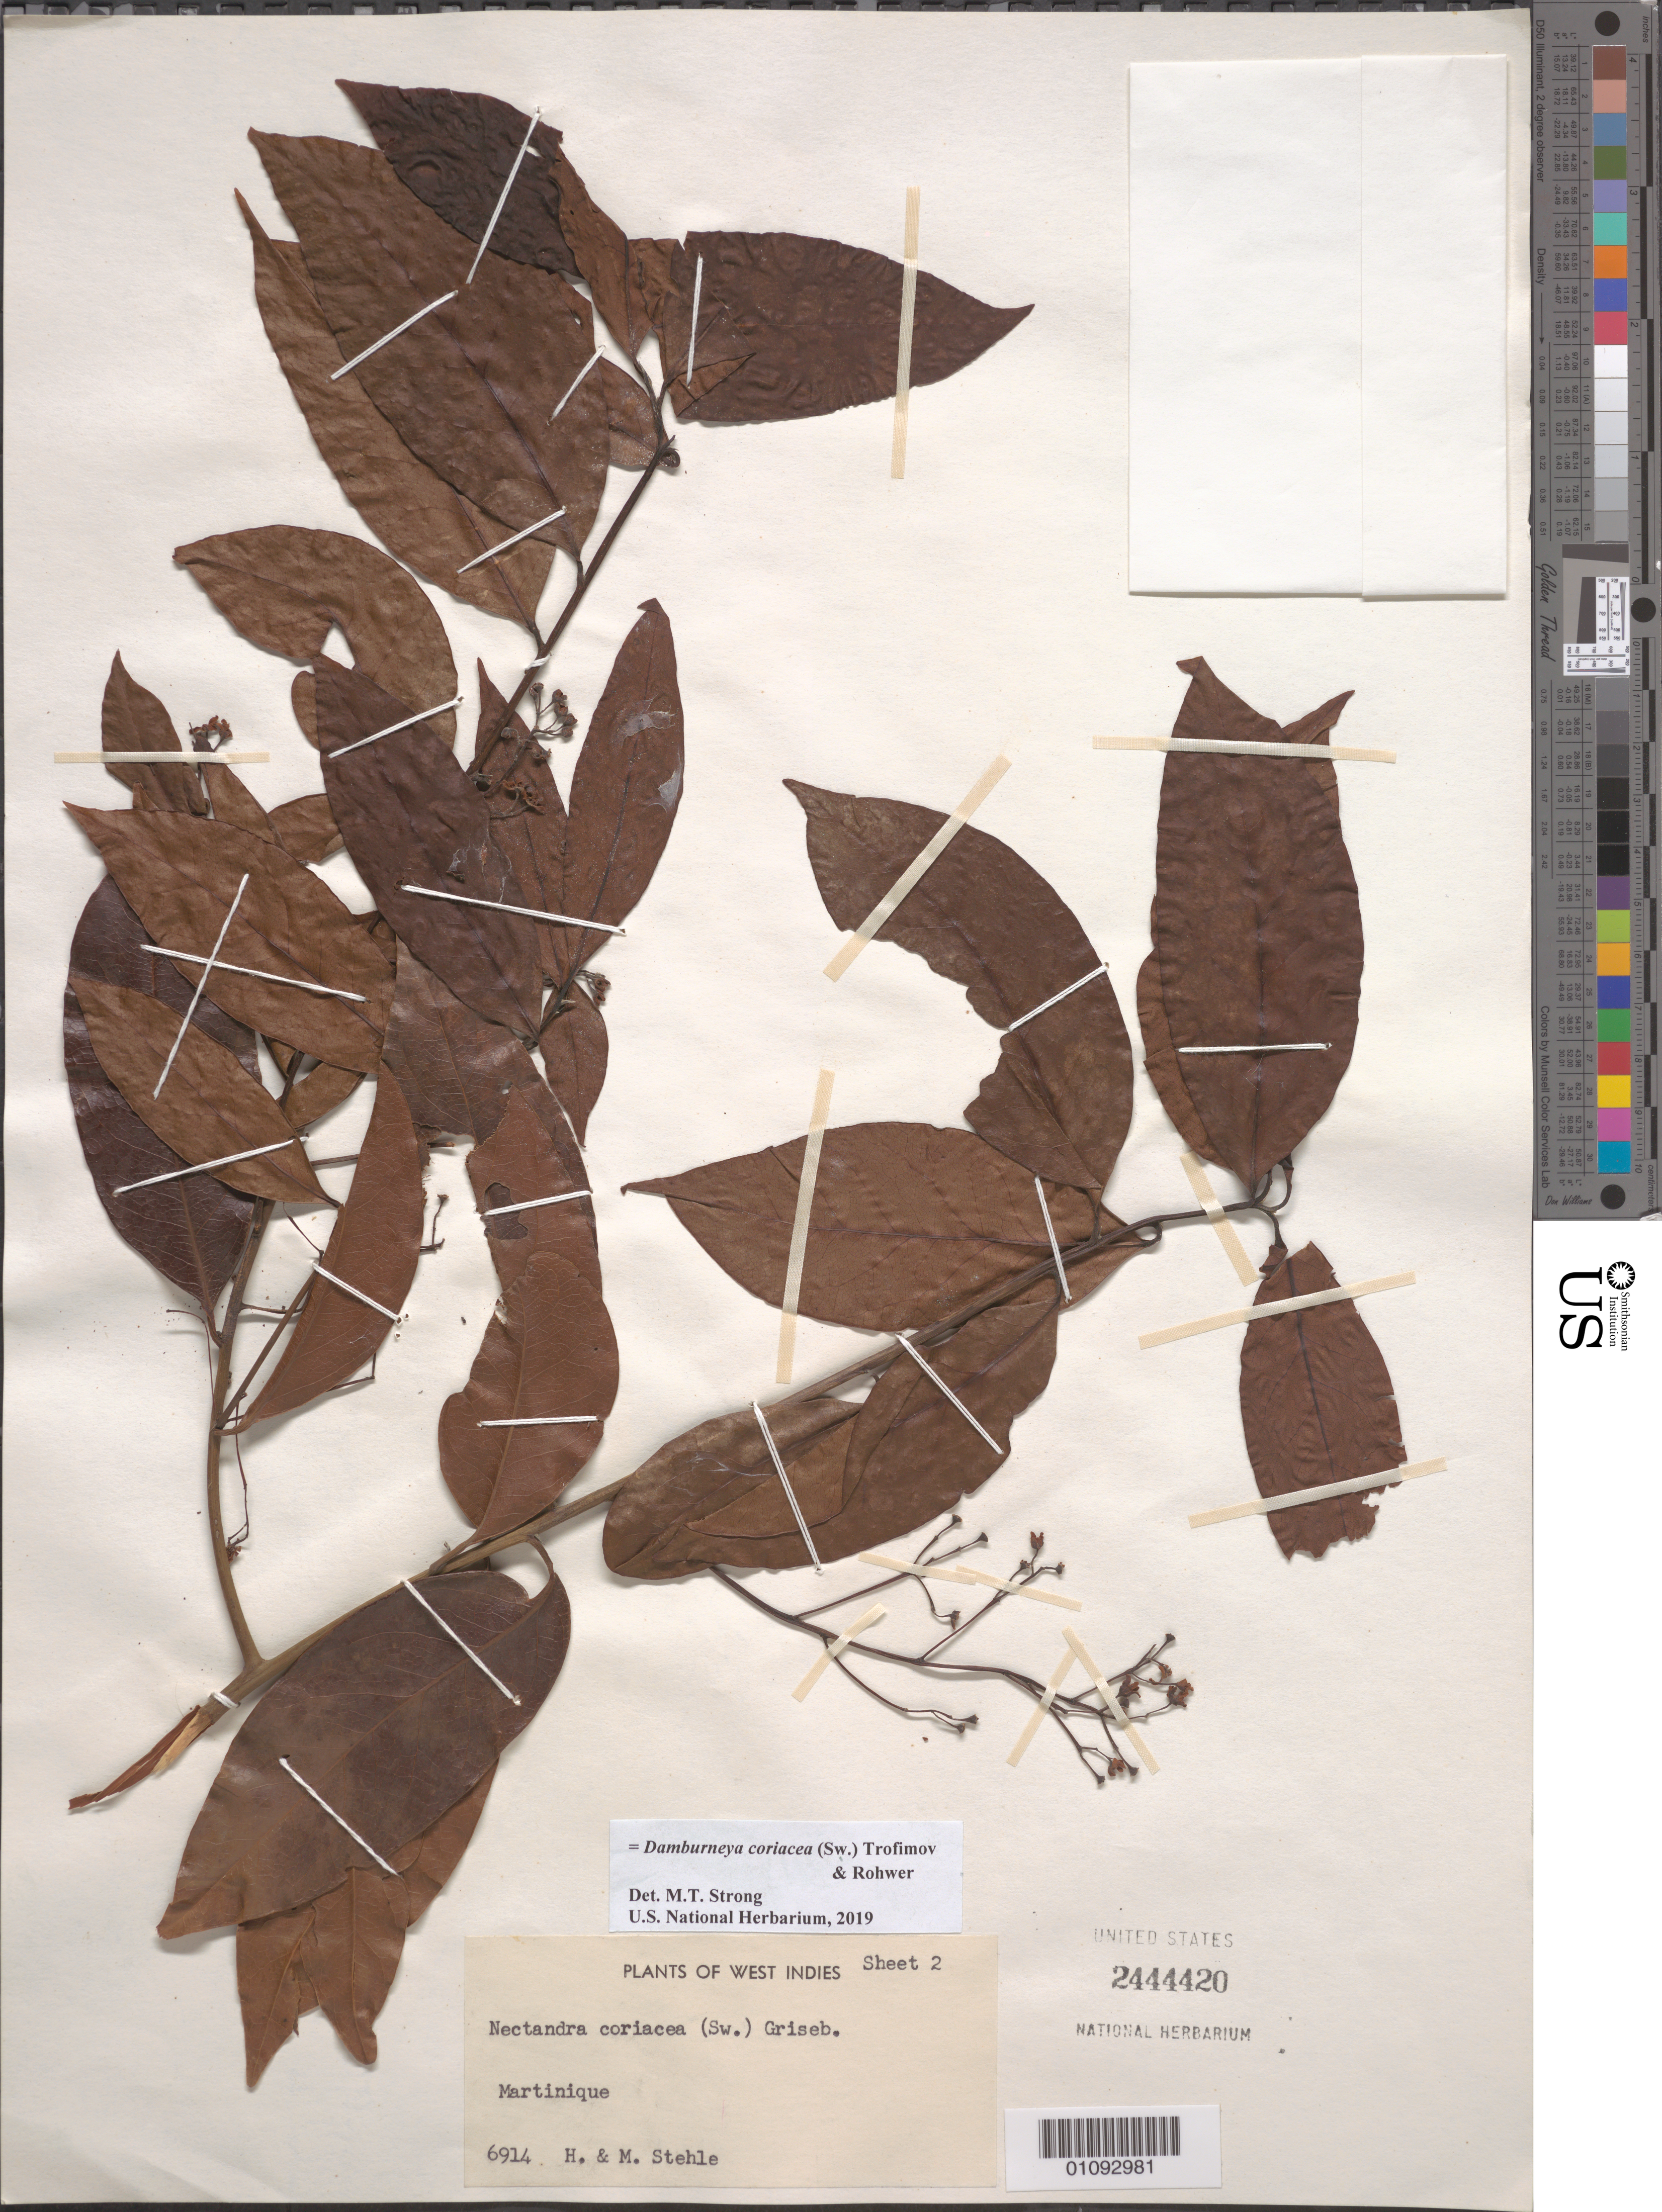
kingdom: Plantae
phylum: Tracheophyta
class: Magnoliopsida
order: Laurales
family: Lauraceae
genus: Damburneya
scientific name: Damburneya coriacea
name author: (Sw.) Trofimov & Rohwer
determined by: Strong, M. T., (US), Smithsonian Institution - National Museum of Natural History (UNITED STATES)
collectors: H. Stehlé & M. Stehlé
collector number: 6914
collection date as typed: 1900 to -- --- 1999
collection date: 1900/1999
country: Martinique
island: Martinique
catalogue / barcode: US 2444420